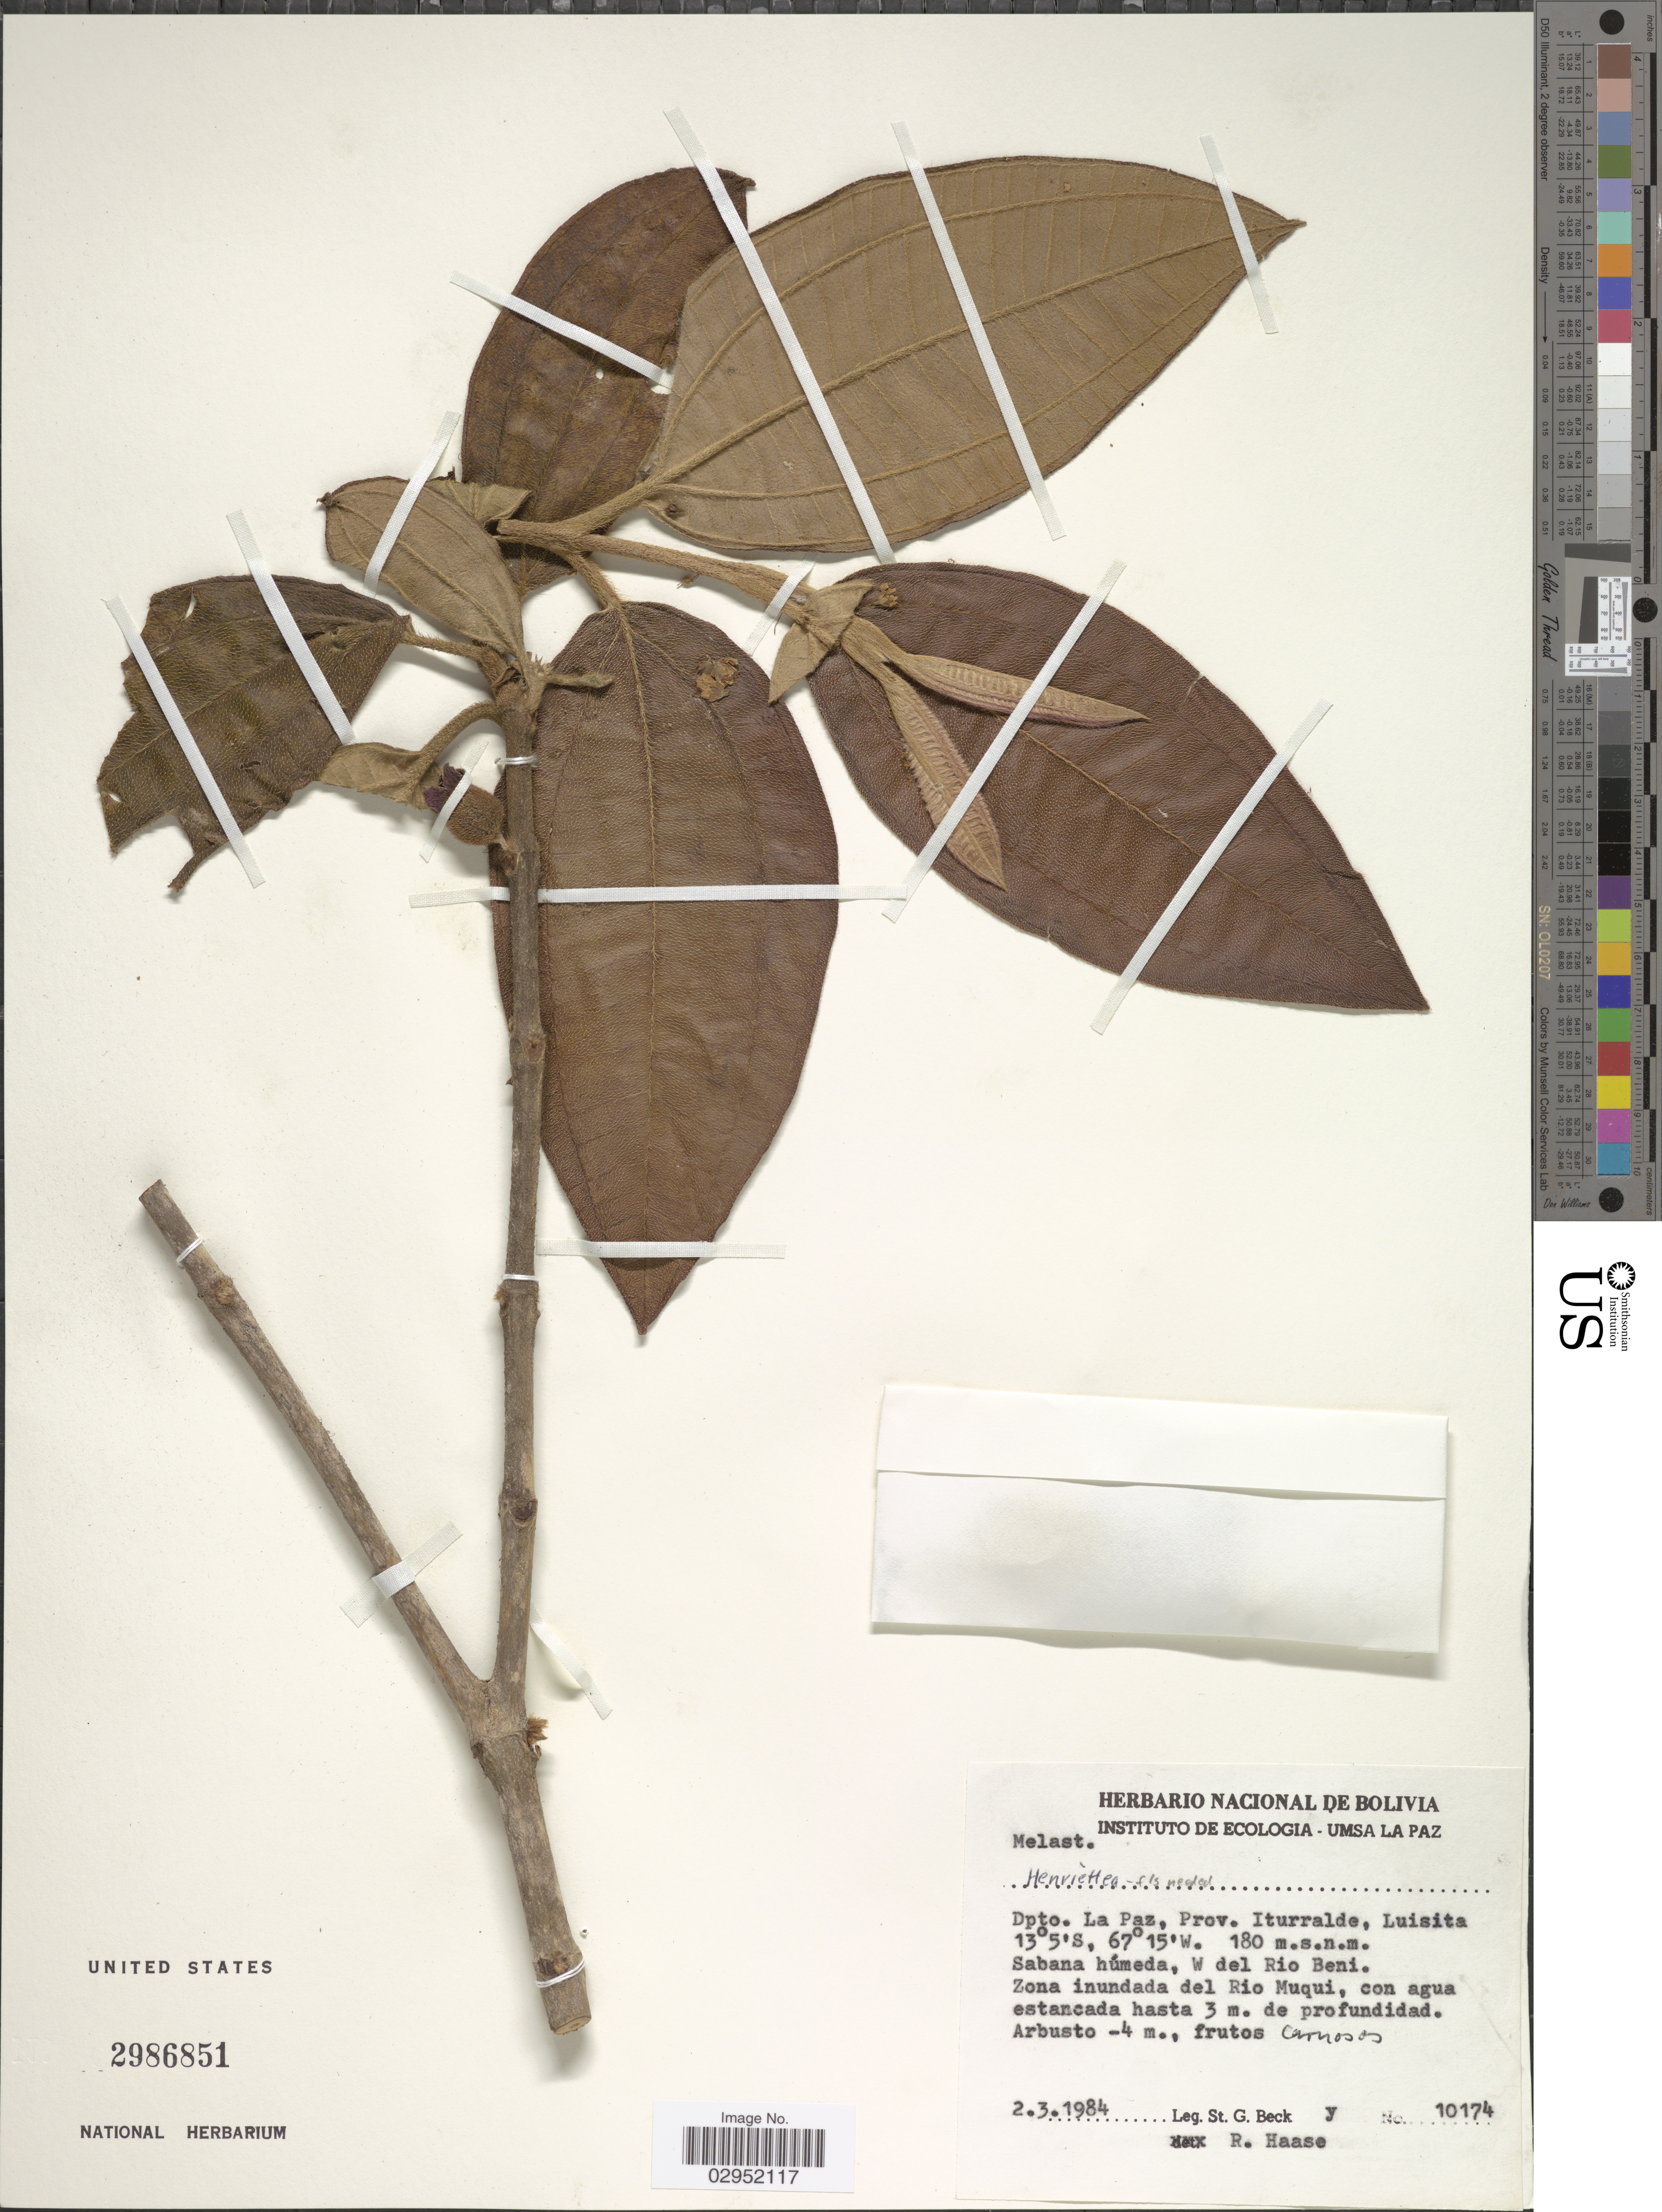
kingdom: Plantae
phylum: Tracheophyta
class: Magnoliopsida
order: Myrtales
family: Melastomataceae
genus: Henriettea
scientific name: Henriettea sp.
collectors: S. G. Beck & R. Haase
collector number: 10174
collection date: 1984-03-02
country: Bolivia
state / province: La Paz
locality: Dpto. La Paz, Prov. Iturralde, Luisita, W del Rio Beni. Zona inundada del Rio Muqui.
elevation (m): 180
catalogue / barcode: US 2986851